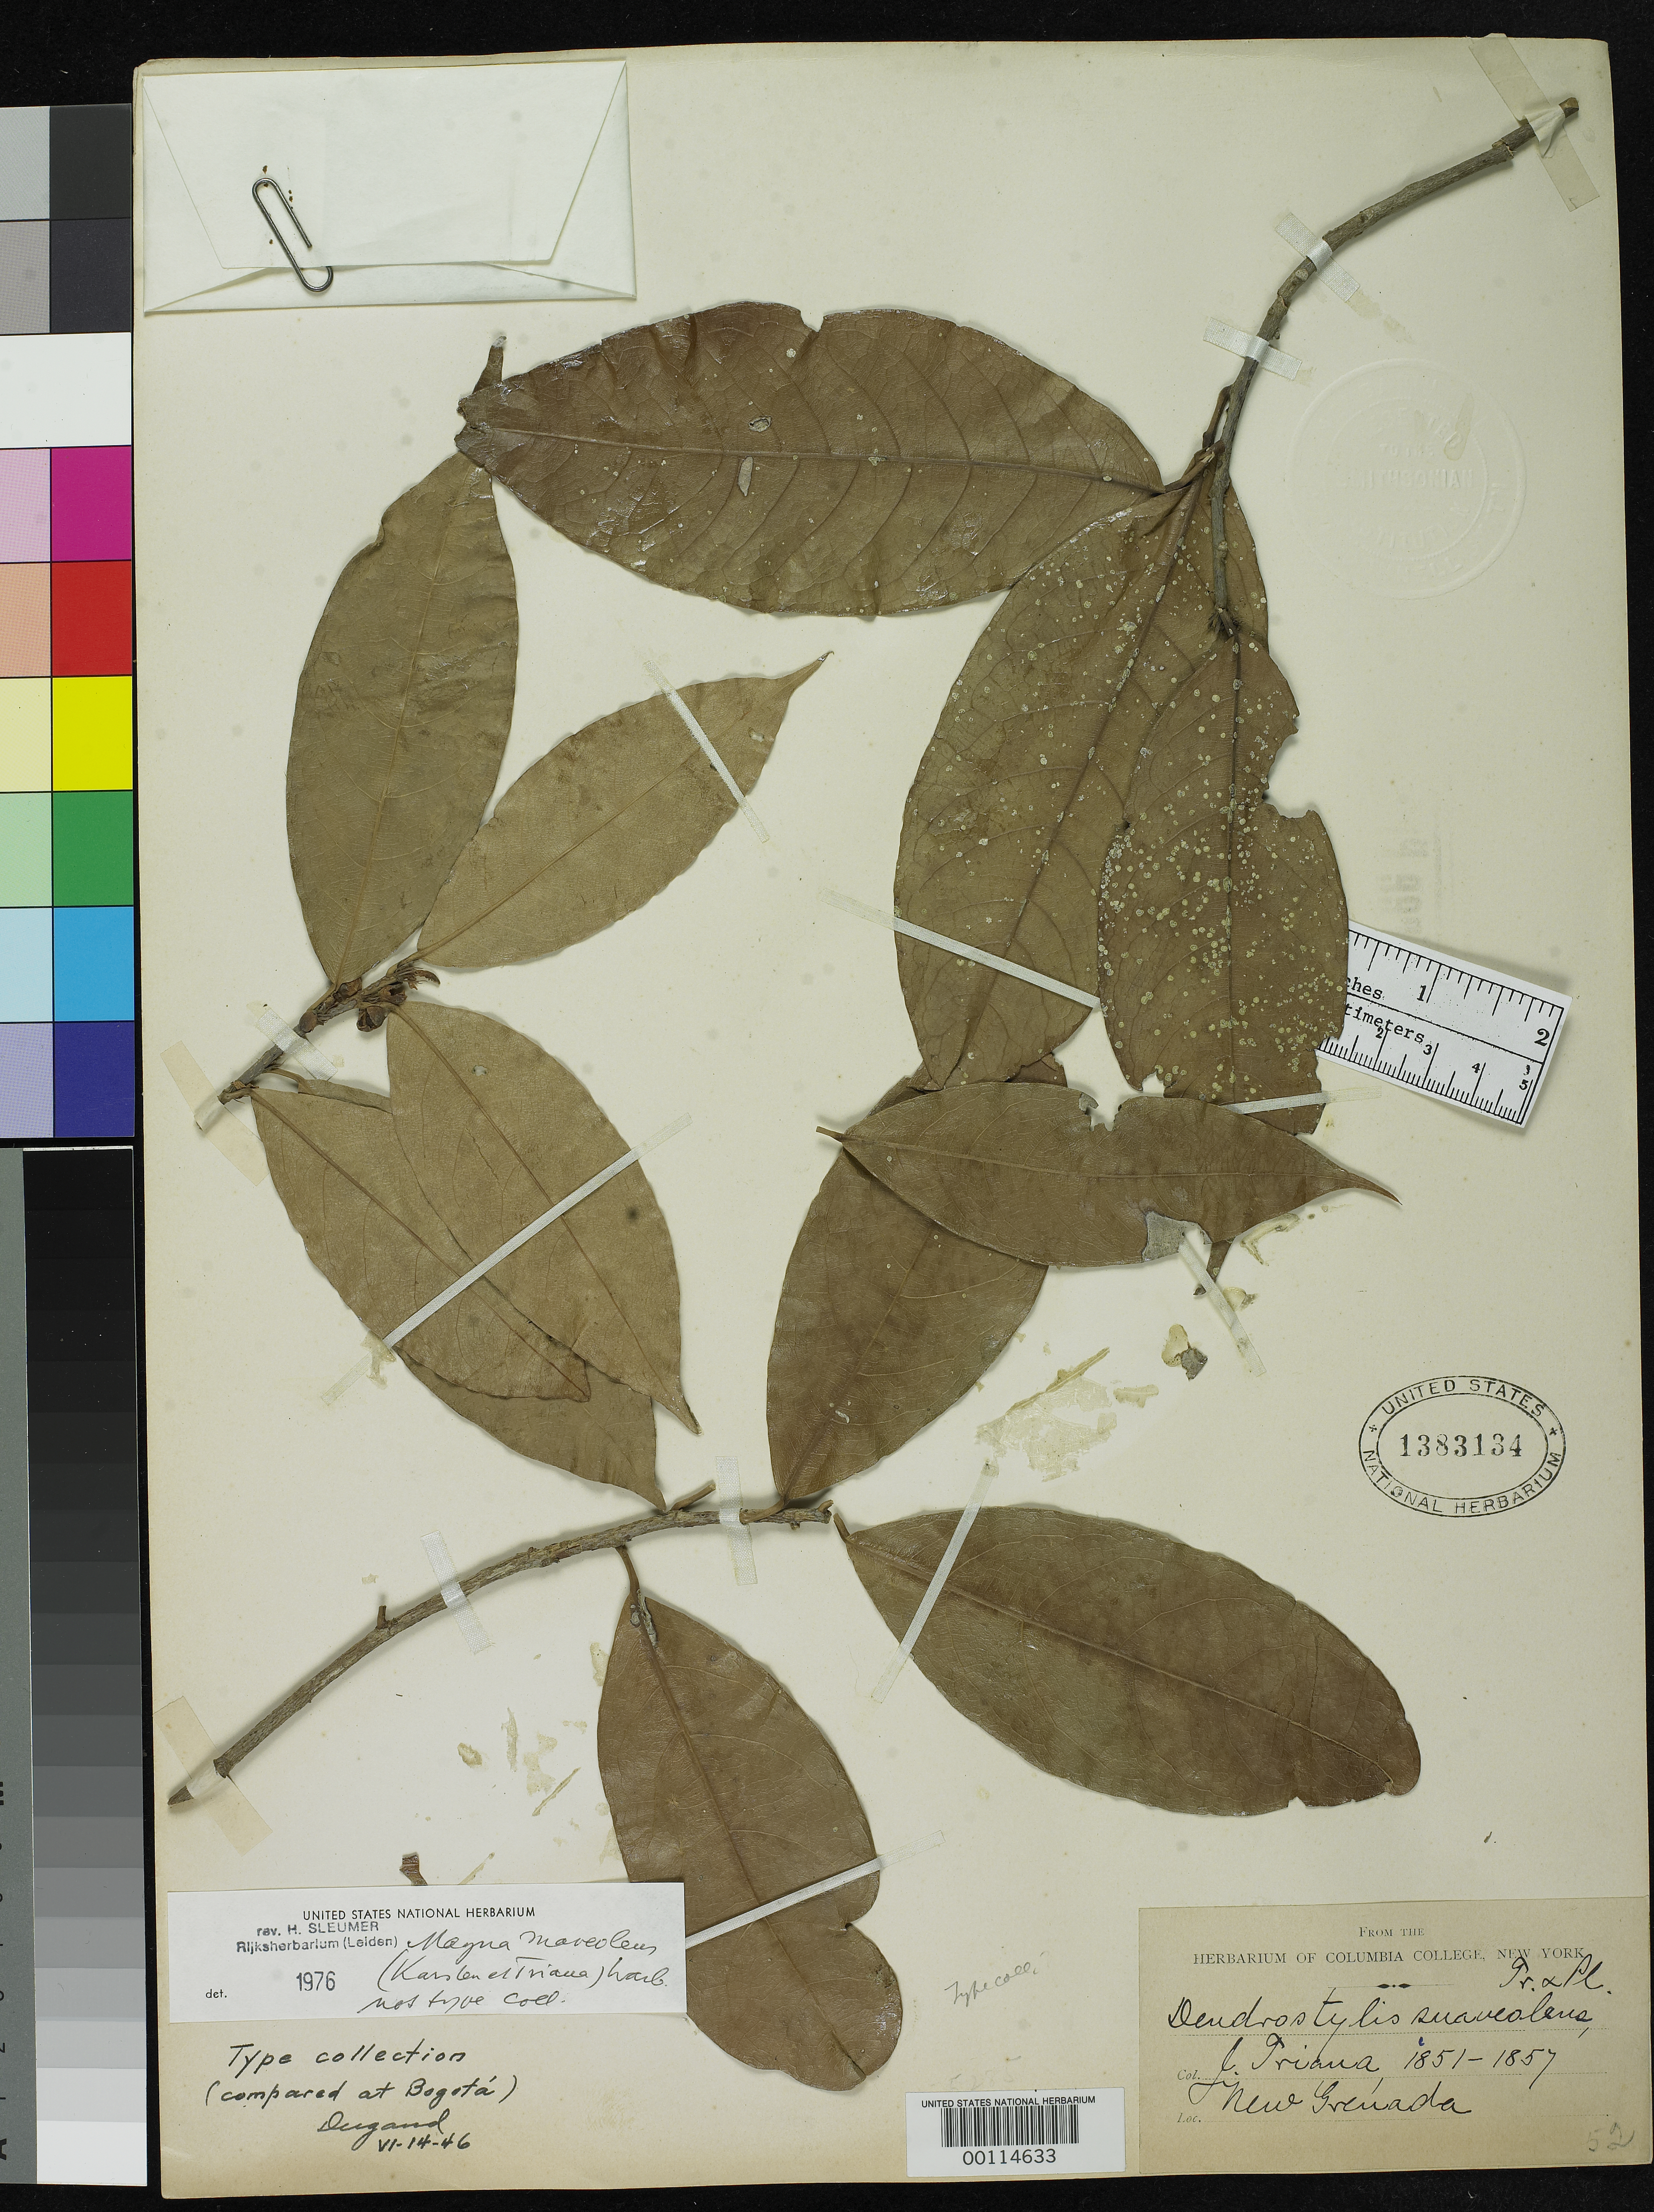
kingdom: Plantae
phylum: Tracheophyta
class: Magnoliopsida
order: Malpighiales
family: Achariaceae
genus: Dendrostylis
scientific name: Dendrostylis suaveolens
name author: H. Karst. & Triana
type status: Type Collection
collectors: J. J. Triana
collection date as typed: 1851 to -- --- 1857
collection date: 1851/1857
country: Colombia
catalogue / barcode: US 1383134